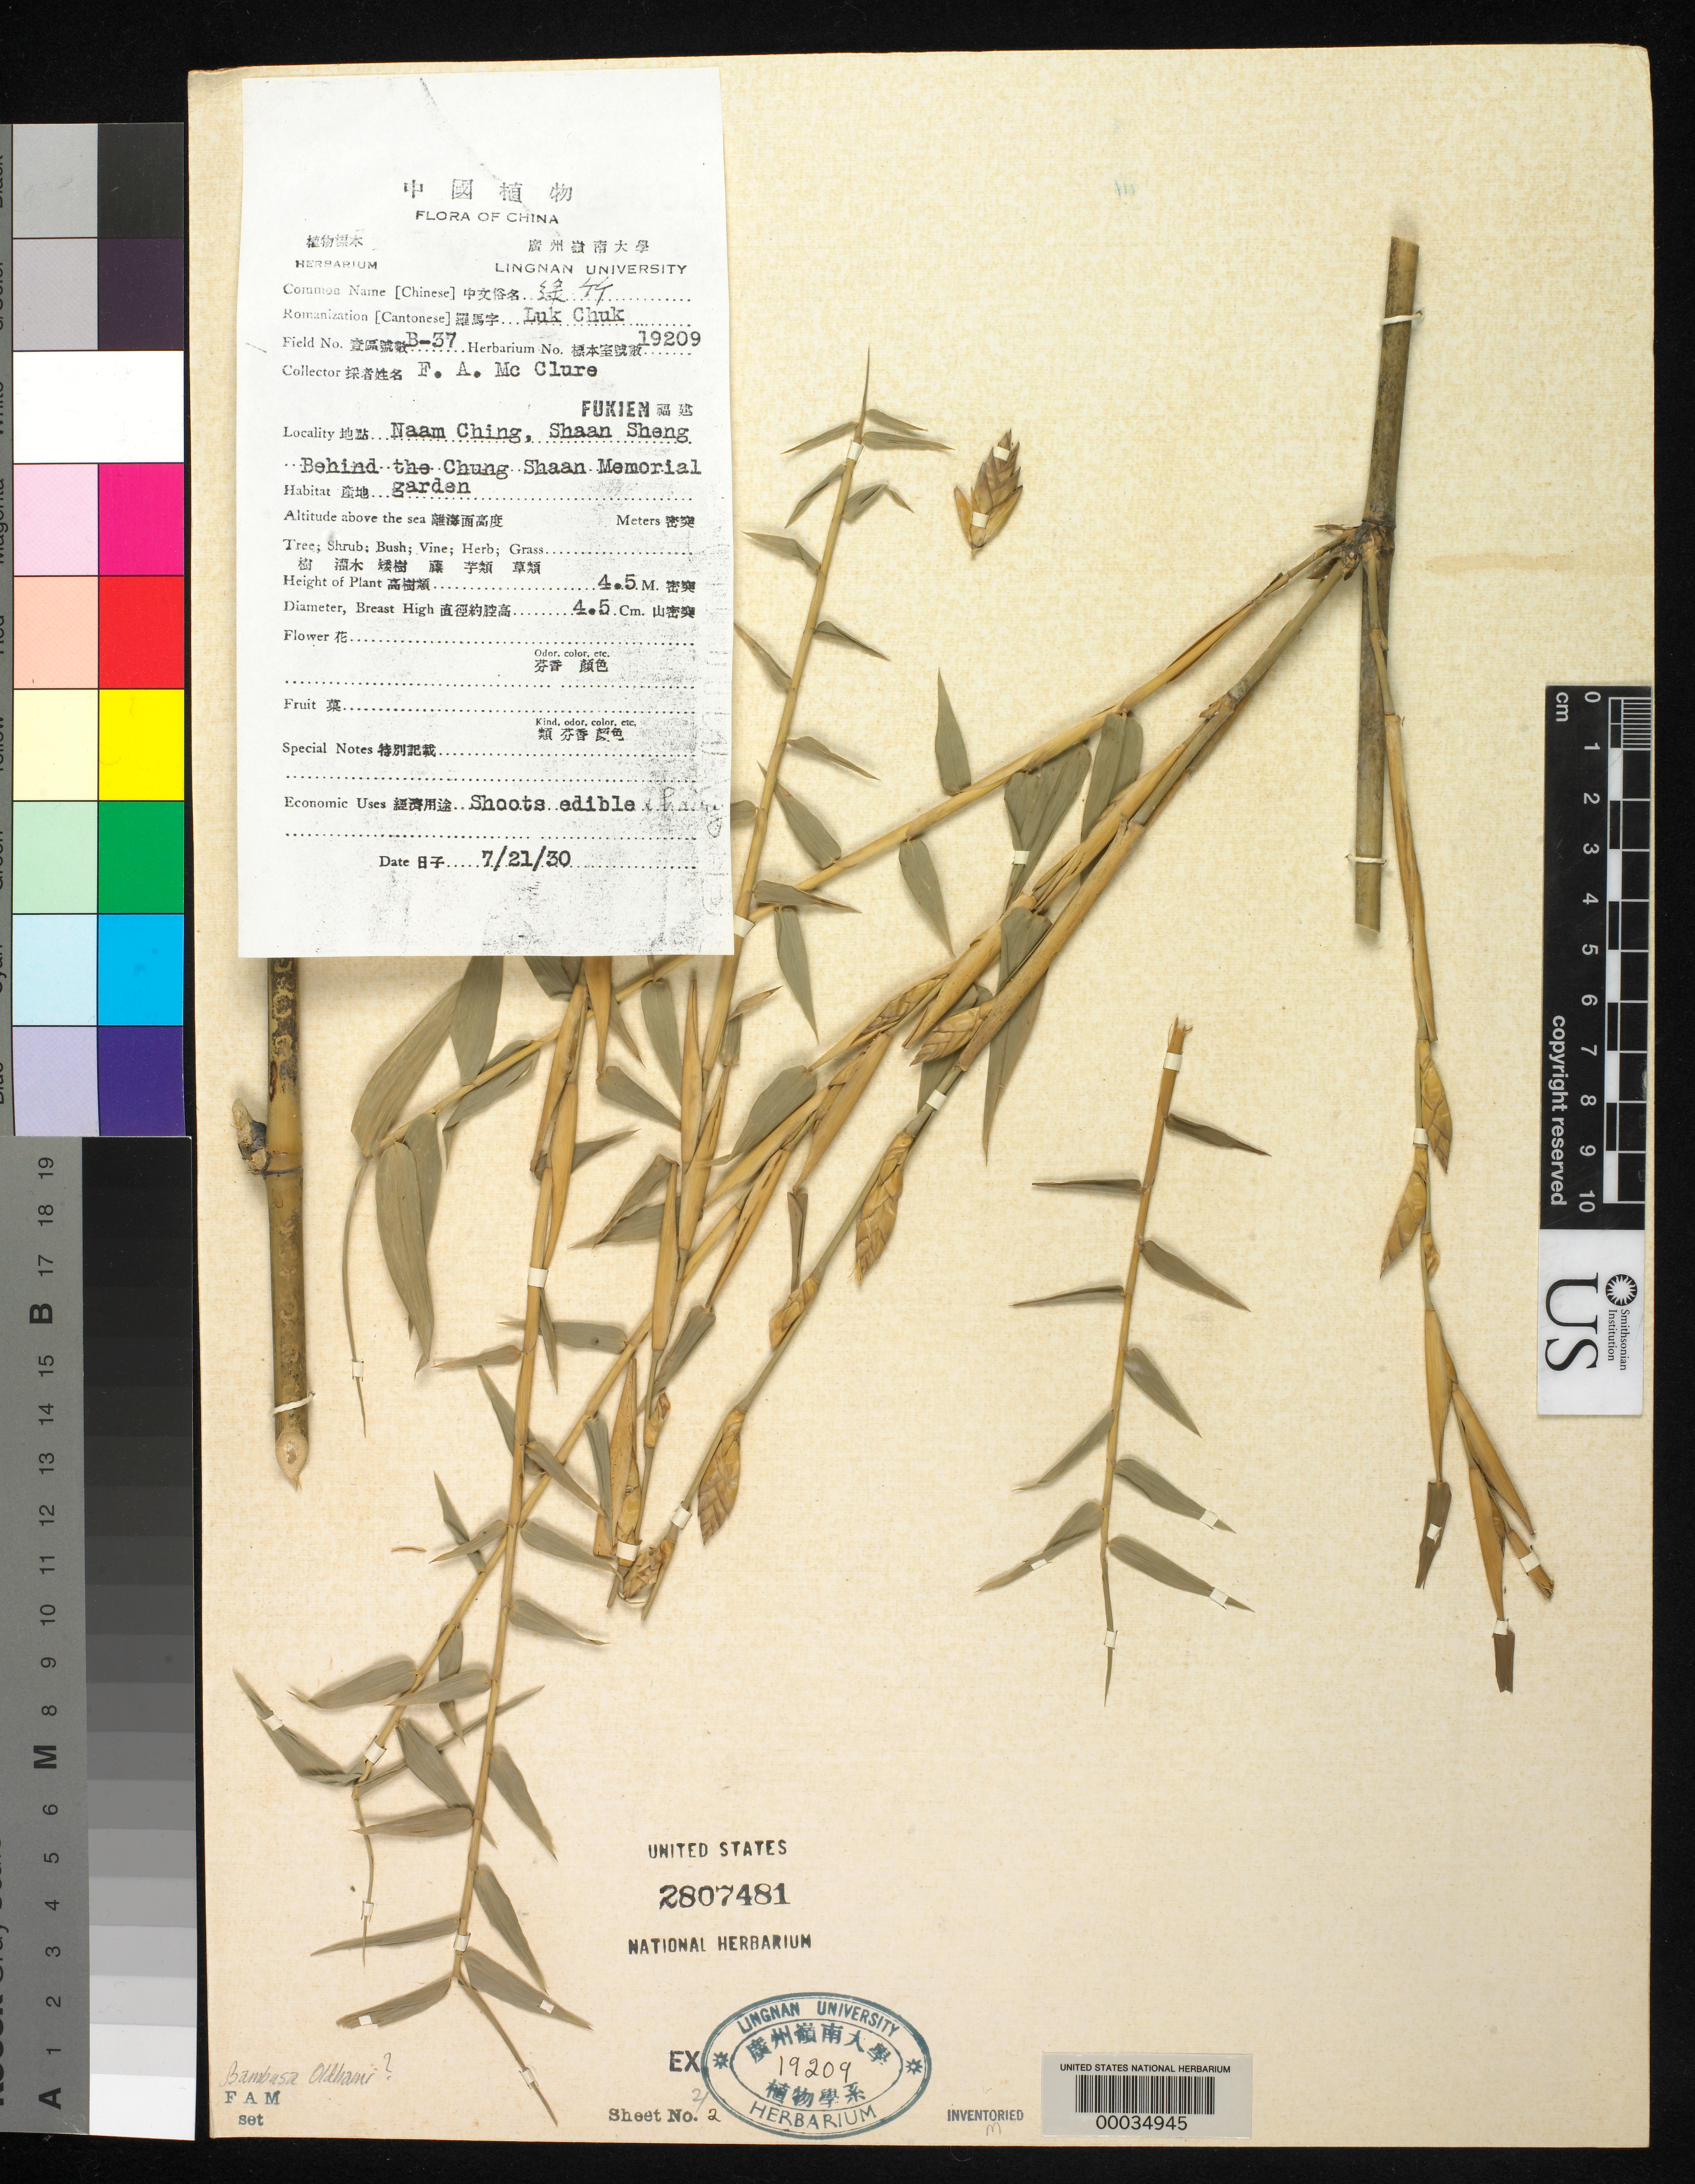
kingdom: Plantae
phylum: Tracheophyta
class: Liliopsida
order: Poales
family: Poaceae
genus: Bambusa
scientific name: Bambusa oldhamii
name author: Munro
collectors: F. A. McClure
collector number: B-37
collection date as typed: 21 Jul 1930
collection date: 1930-07-21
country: China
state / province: Fujian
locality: Naam ching, shaan sheng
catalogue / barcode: US 2807481